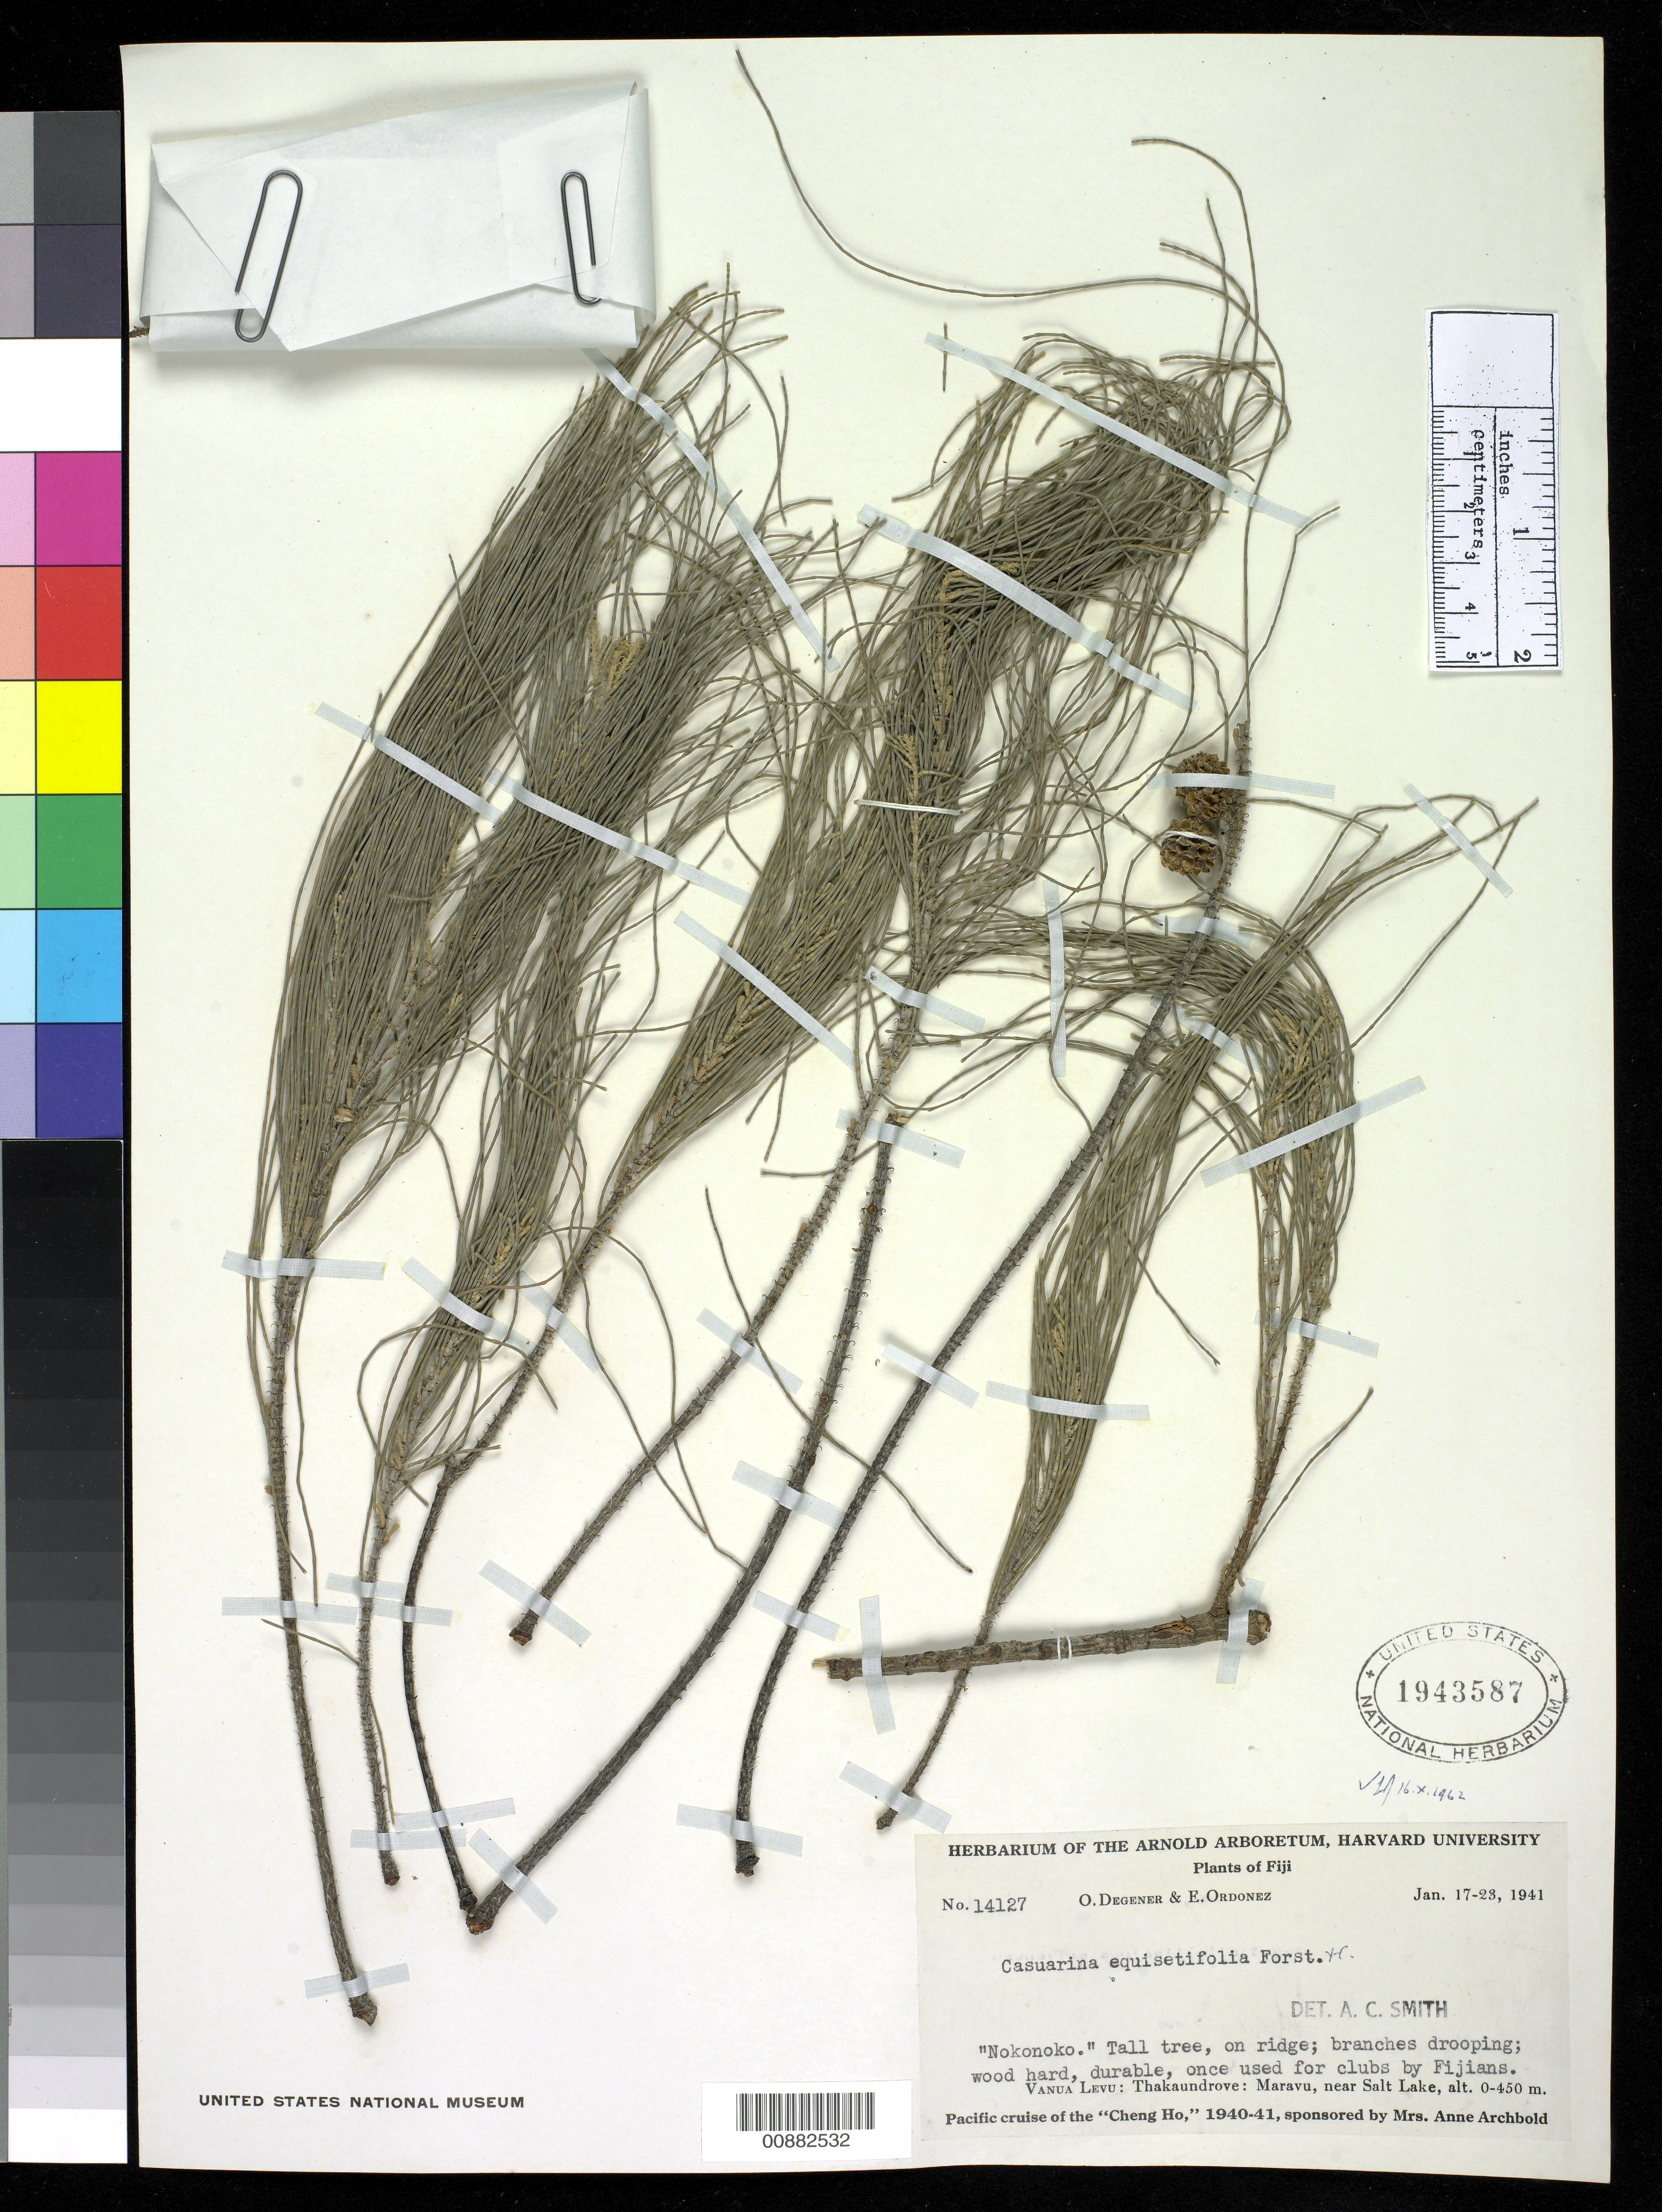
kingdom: Plantae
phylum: Tracheophyta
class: Magnoliopsida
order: Fagales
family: Casuarinaceae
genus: Casuarina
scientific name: Casuarina equisetifolia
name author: L.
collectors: O. Degener & E. Ordonez.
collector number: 14127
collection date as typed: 04 Dec 1940 to 05 Dec 1940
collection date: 1940-12-04/1940-12-05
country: Fiji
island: Viti Levu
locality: Lautoka: North of Lomolomo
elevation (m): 0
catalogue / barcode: US 1943587